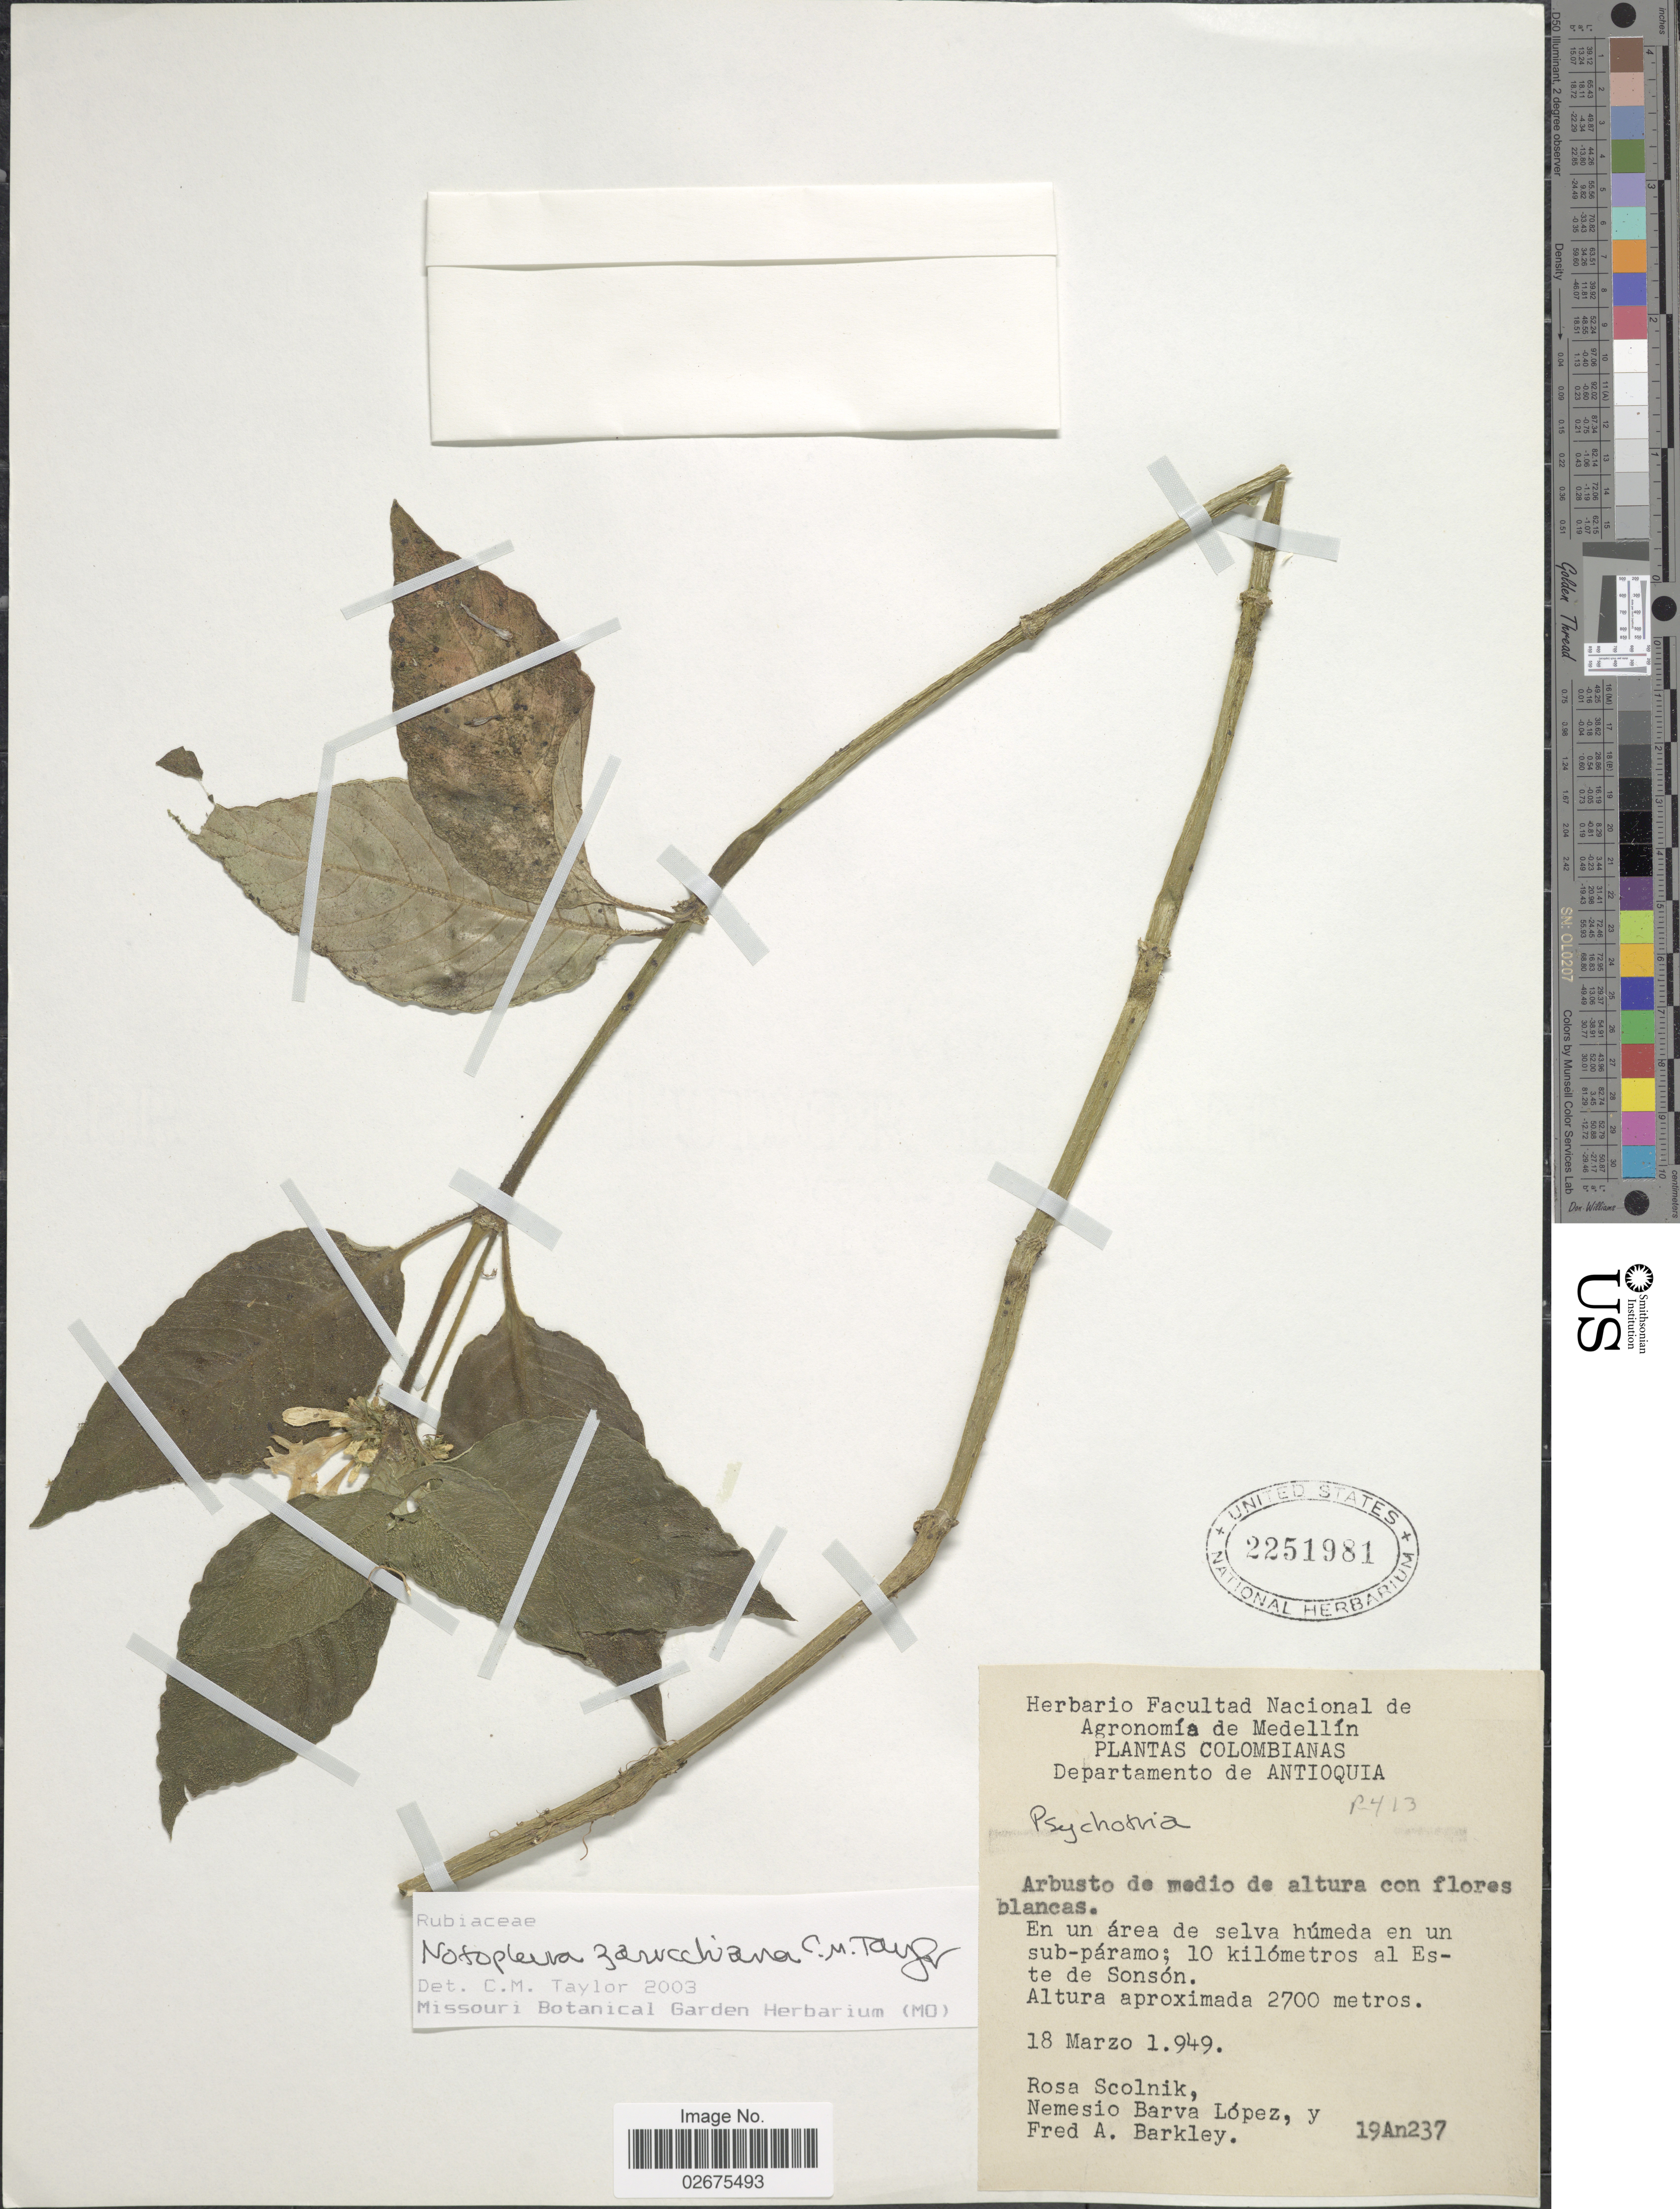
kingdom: Plantae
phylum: Tracheophyta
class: Magnoliopsida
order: Gentianales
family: Rubiaceae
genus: Notopleura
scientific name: Notopleura zarucchiana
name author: C.M. Taylor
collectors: R. Scolnik, N. Lopez & F. A. Barkley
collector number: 19An237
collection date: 1949-03-18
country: Colombia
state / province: Antioquia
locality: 10 kilometros al Este de Sonson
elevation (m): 2700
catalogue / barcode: US 2251981